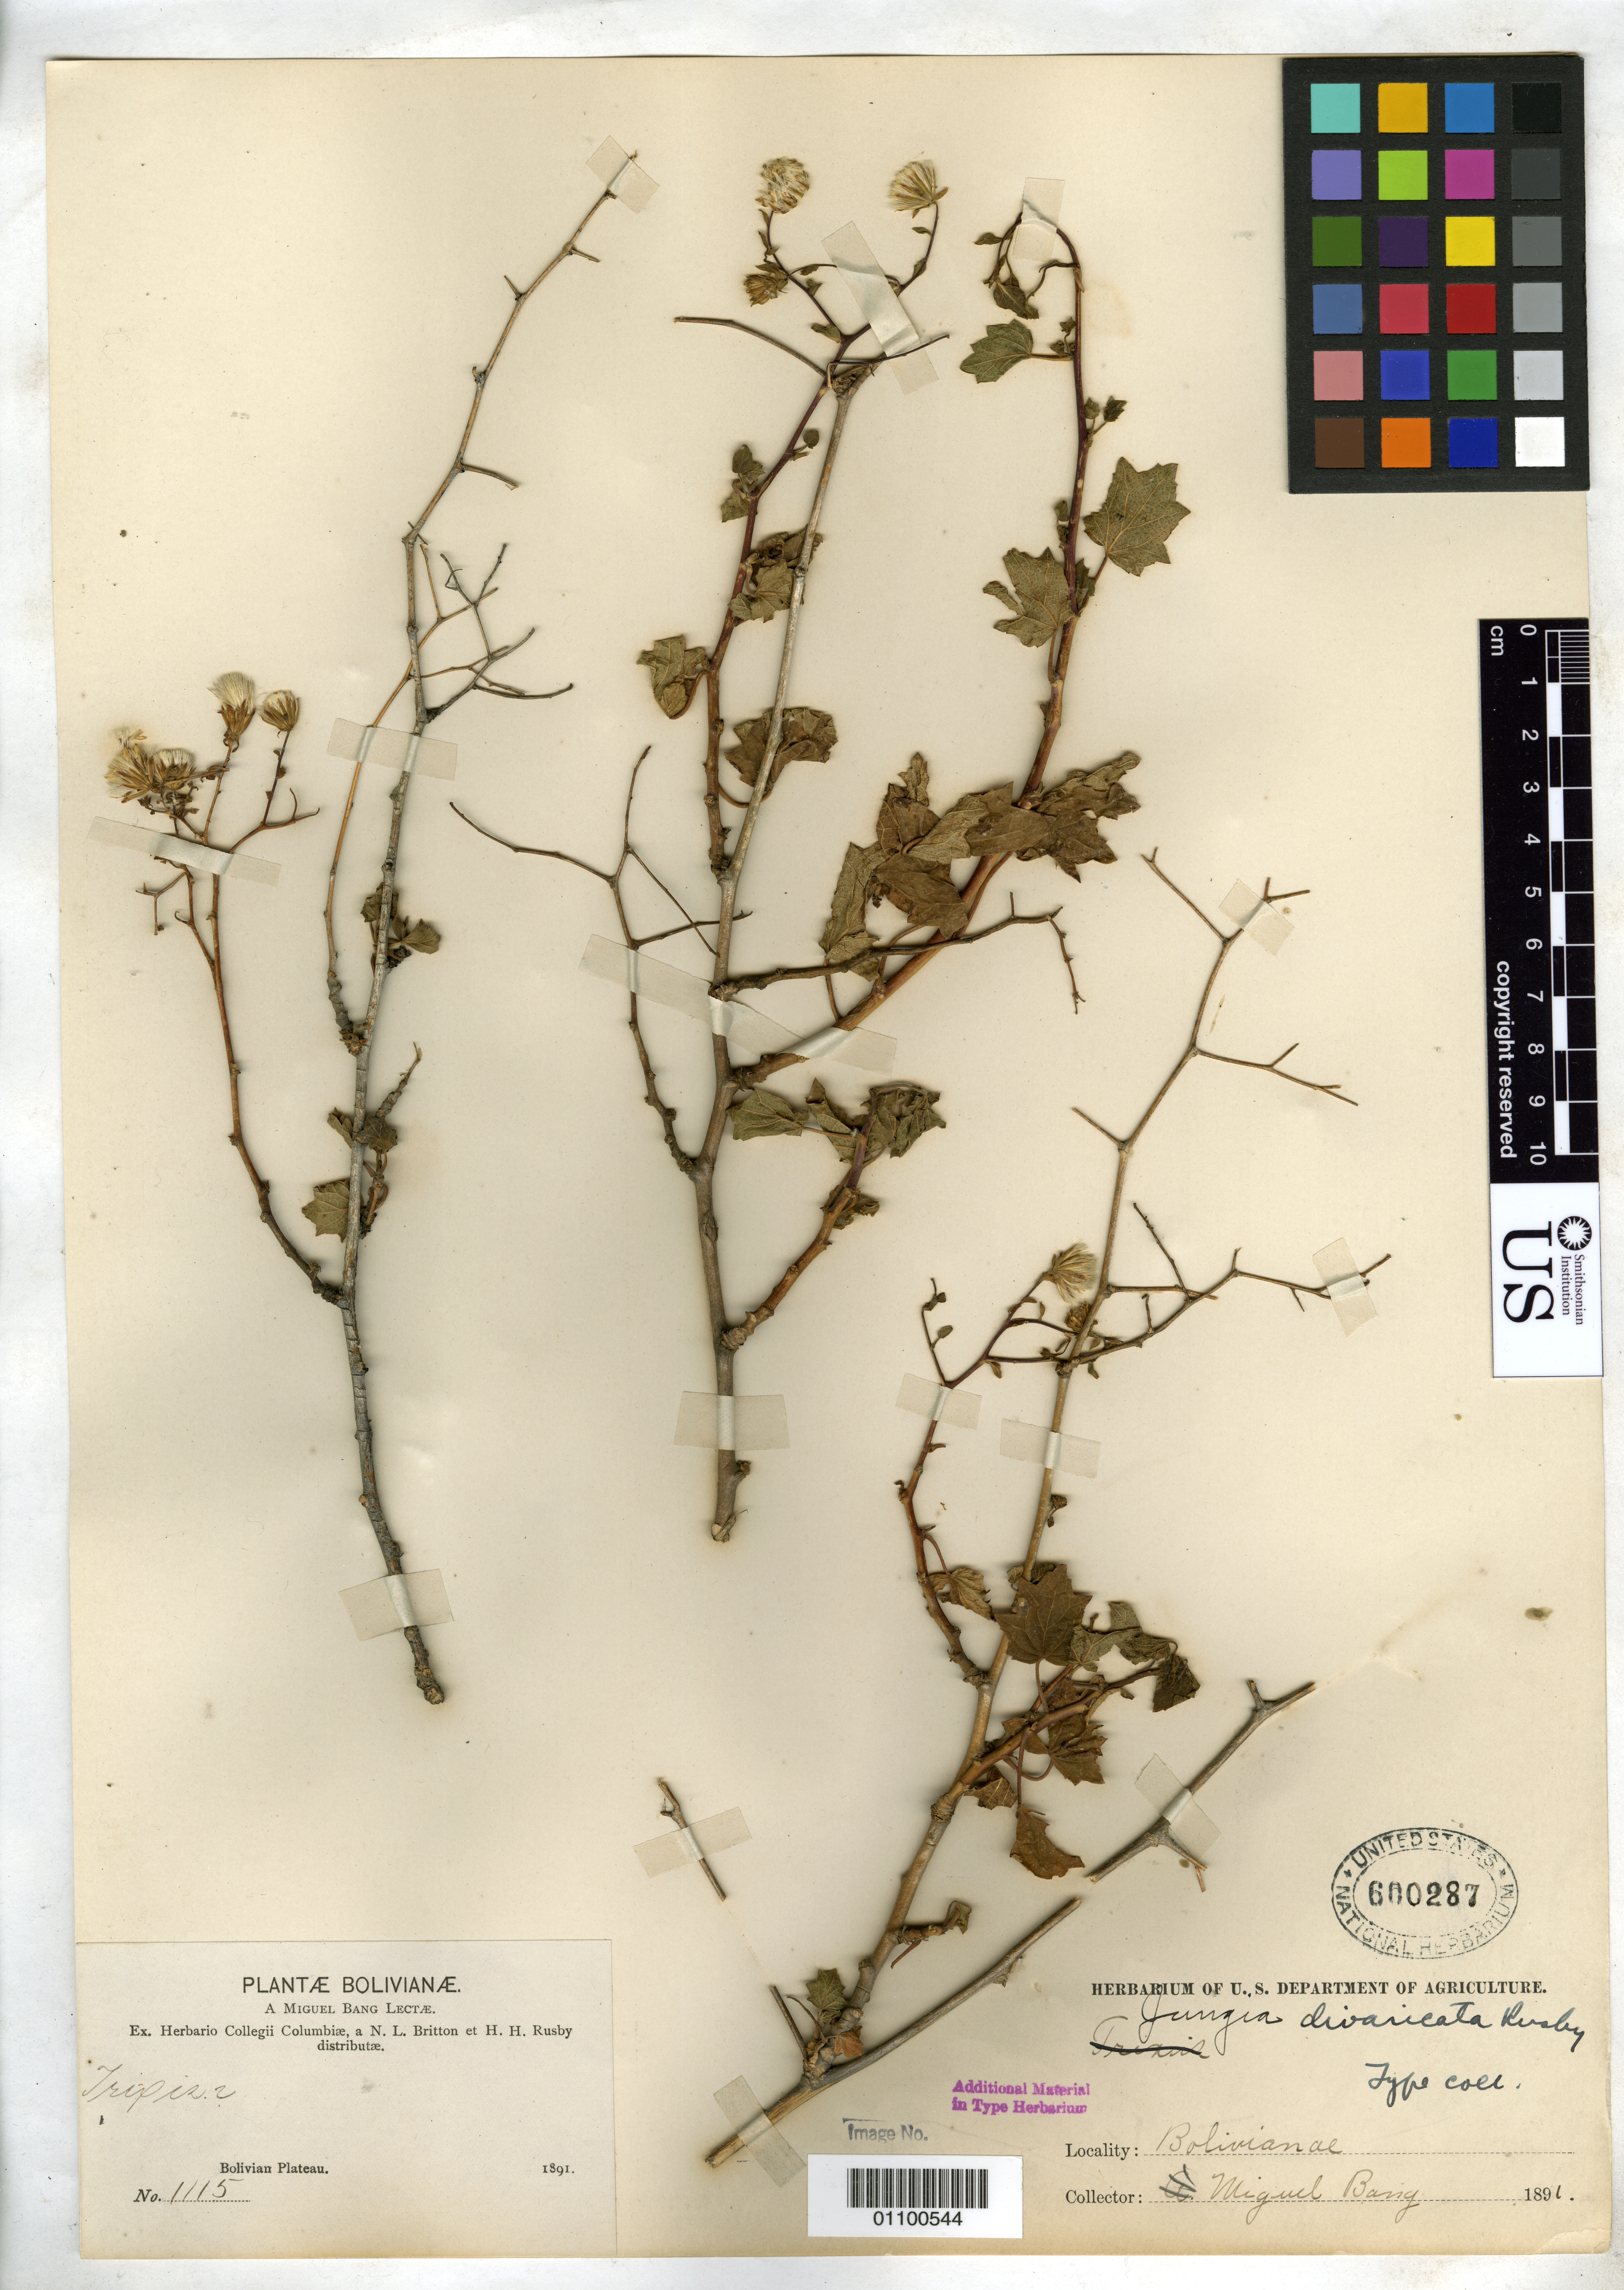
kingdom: Plantae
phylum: Tracheophyta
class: Magnoliopsida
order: Asterales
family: Asteraceae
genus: Jungia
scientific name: Jungia divaricata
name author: Rusby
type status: Isolectotype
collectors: M. Bang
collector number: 1891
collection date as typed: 1891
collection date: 1891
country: Bolivia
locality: Bolivian Plateau.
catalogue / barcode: US 600287